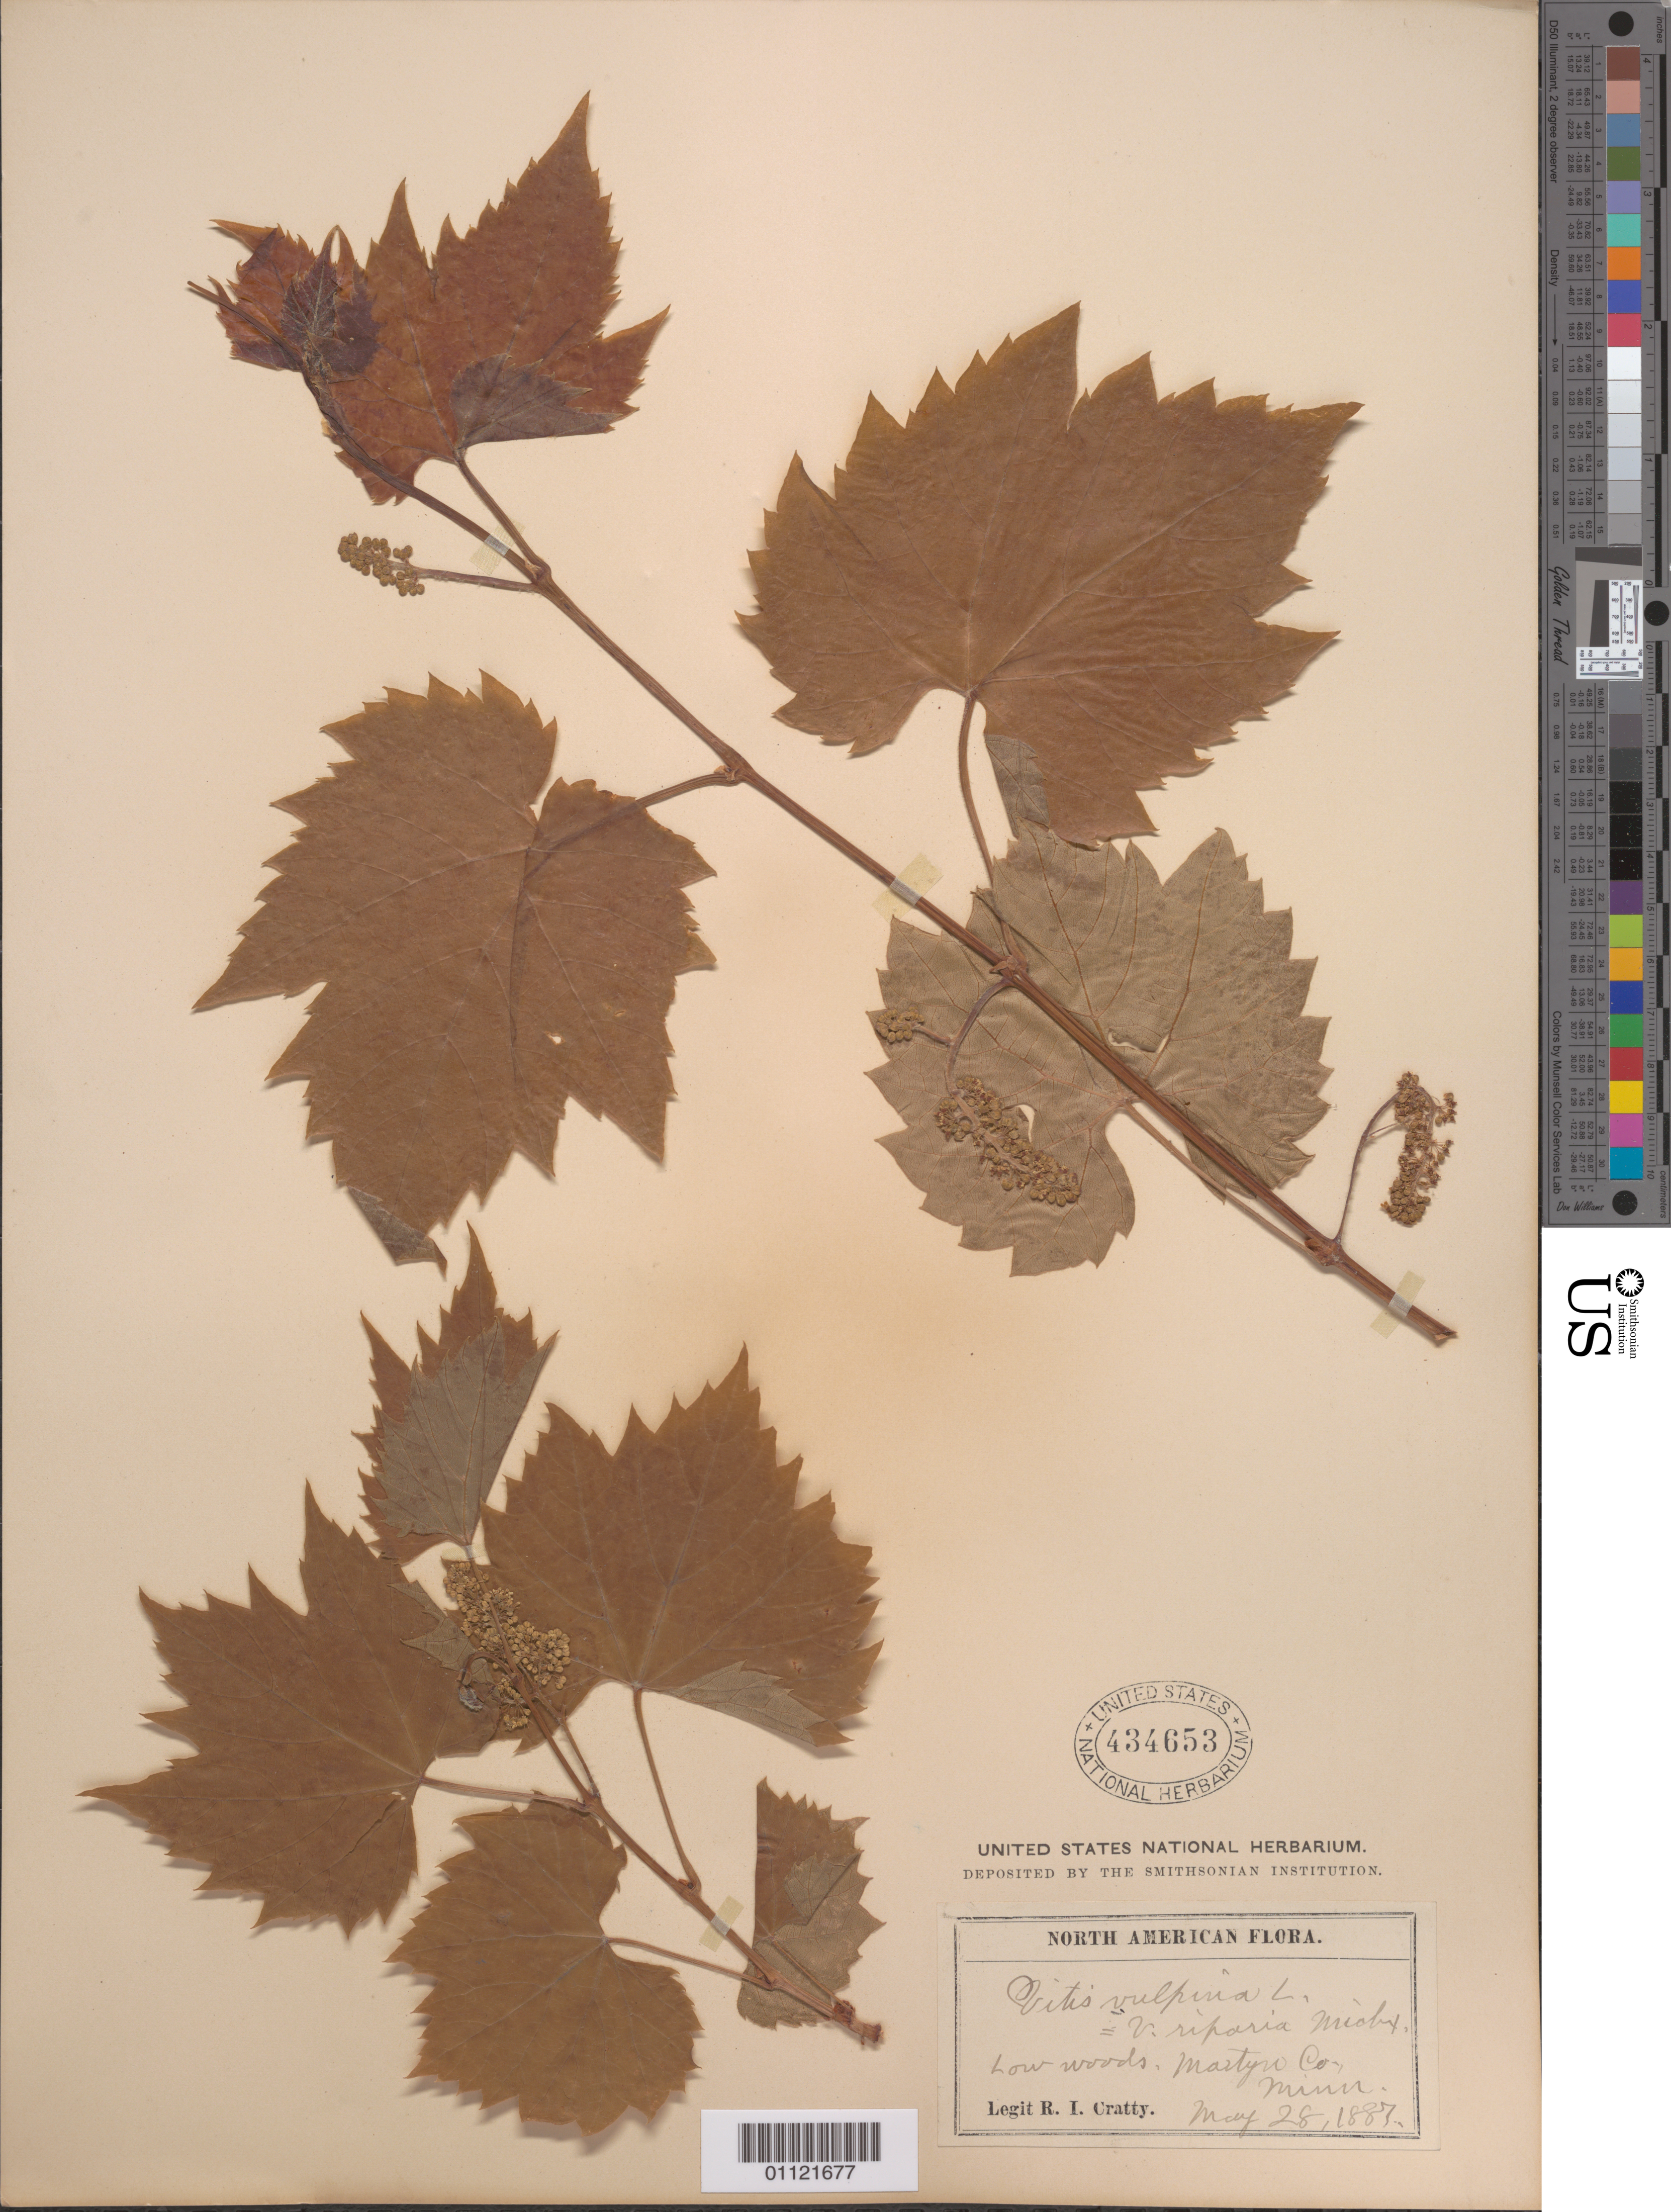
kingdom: Plantae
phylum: Tracheophyta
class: Magnoliopsida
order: Vitales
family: Vitaceae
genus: Vitis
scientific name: Vitis vulpina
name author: L.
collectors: R. Cratty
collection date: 1883-05-28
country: United States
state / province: Minnesota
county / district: Martin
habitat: low woods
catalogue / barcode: US 434653